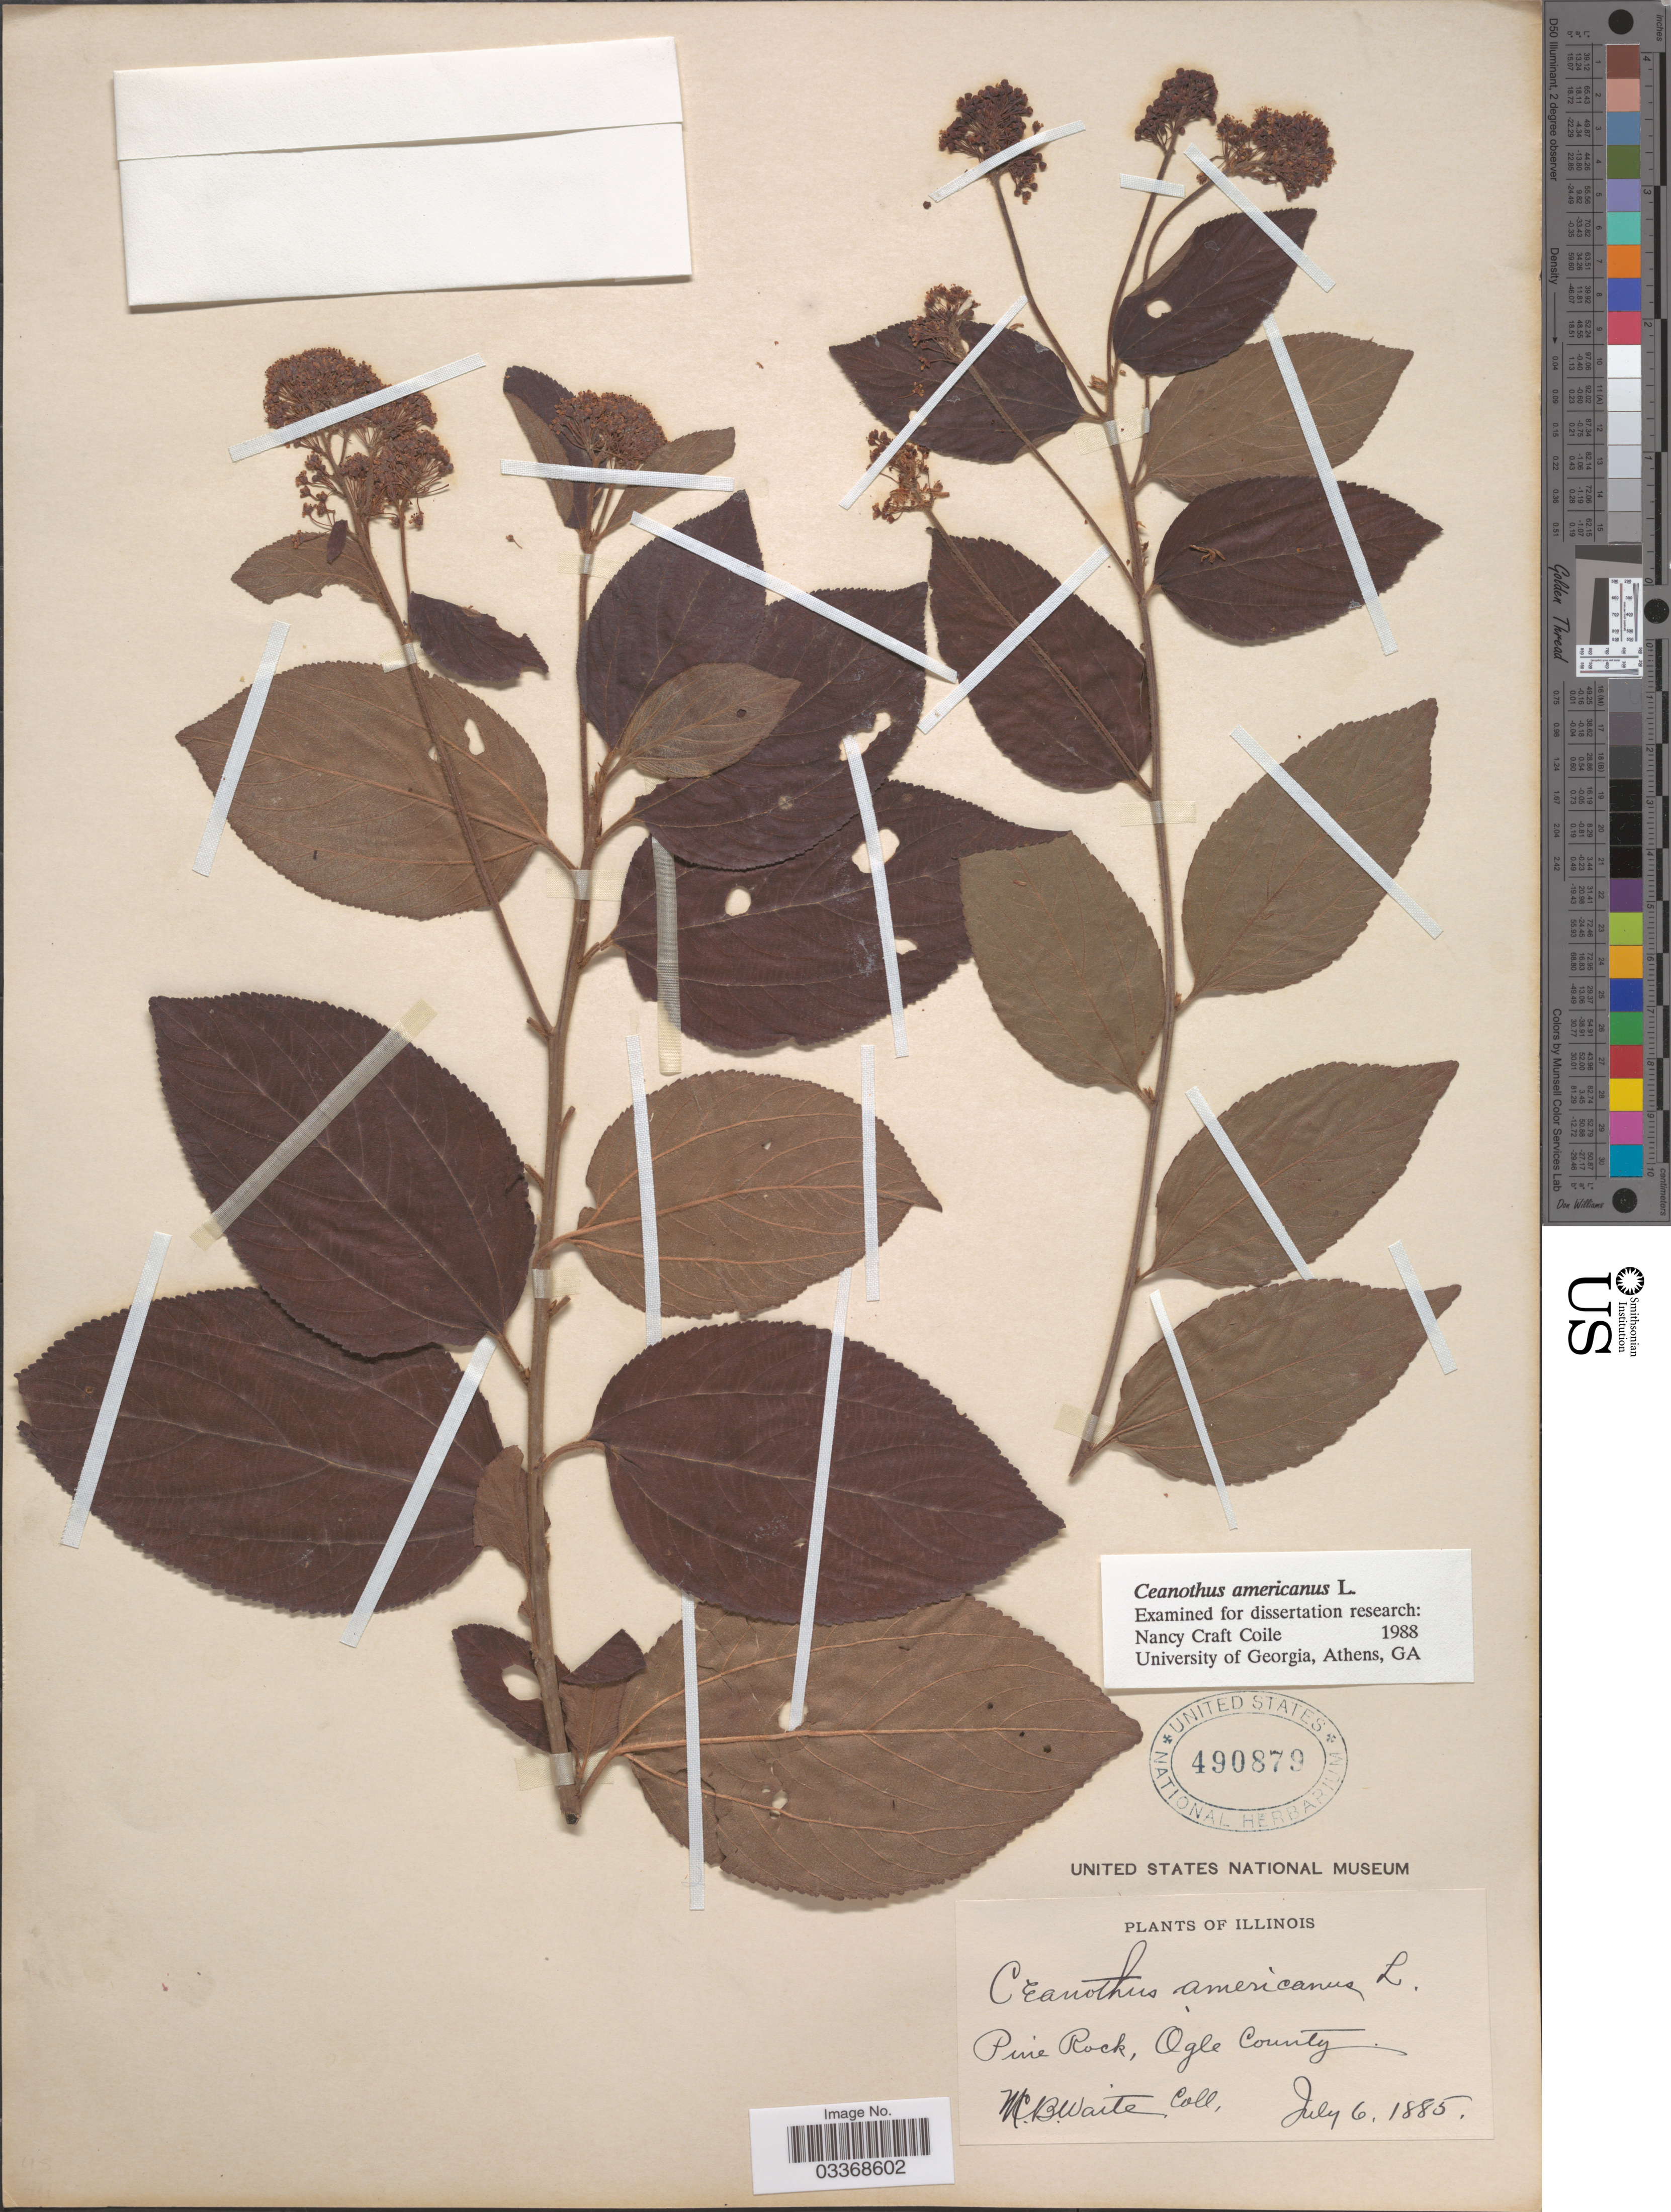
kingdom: Plantae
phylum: Tracheophyta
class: Magnoliopsida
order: Rosales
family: Rhamnaceae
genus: Ceanothus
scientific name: Ceanothus americanus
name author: L.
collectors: M. B. Waite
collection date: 1885-07-06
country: United States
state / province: Illinois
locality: Pine Rock, Ogle County.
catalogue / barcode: US 490879